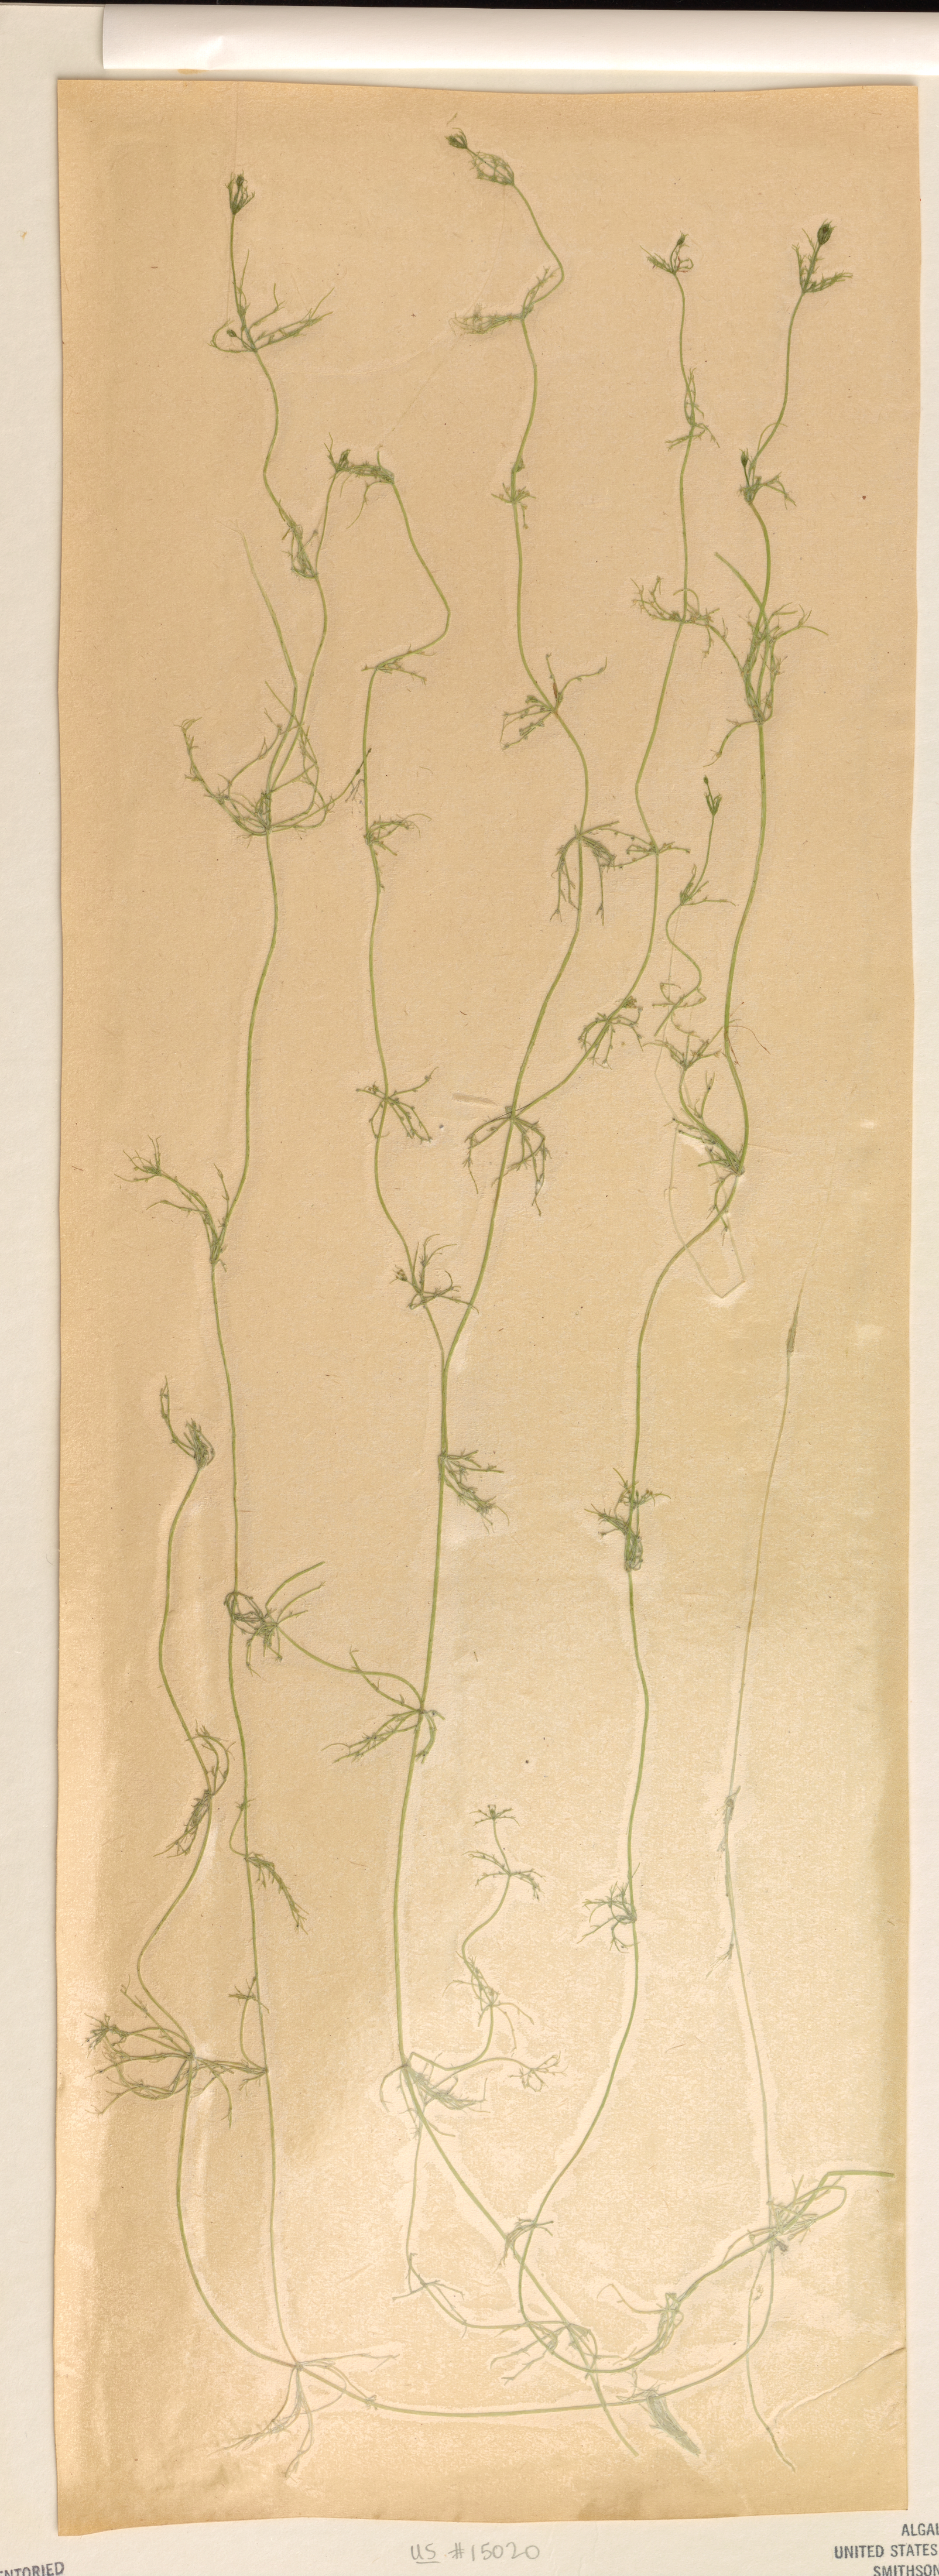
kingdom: Plantae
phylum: Charophyta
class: Charophyceae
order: Charales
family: Characeae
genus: Chara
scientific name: Chara vulgaris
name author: L.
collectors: W. Krause & H. Krause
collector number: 52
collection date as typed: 10 Sep 1983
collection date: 1983-09-10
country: Germany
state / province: Baden-wurttemberg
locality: Altenheim, ortenaukreis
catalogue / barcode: US 15020